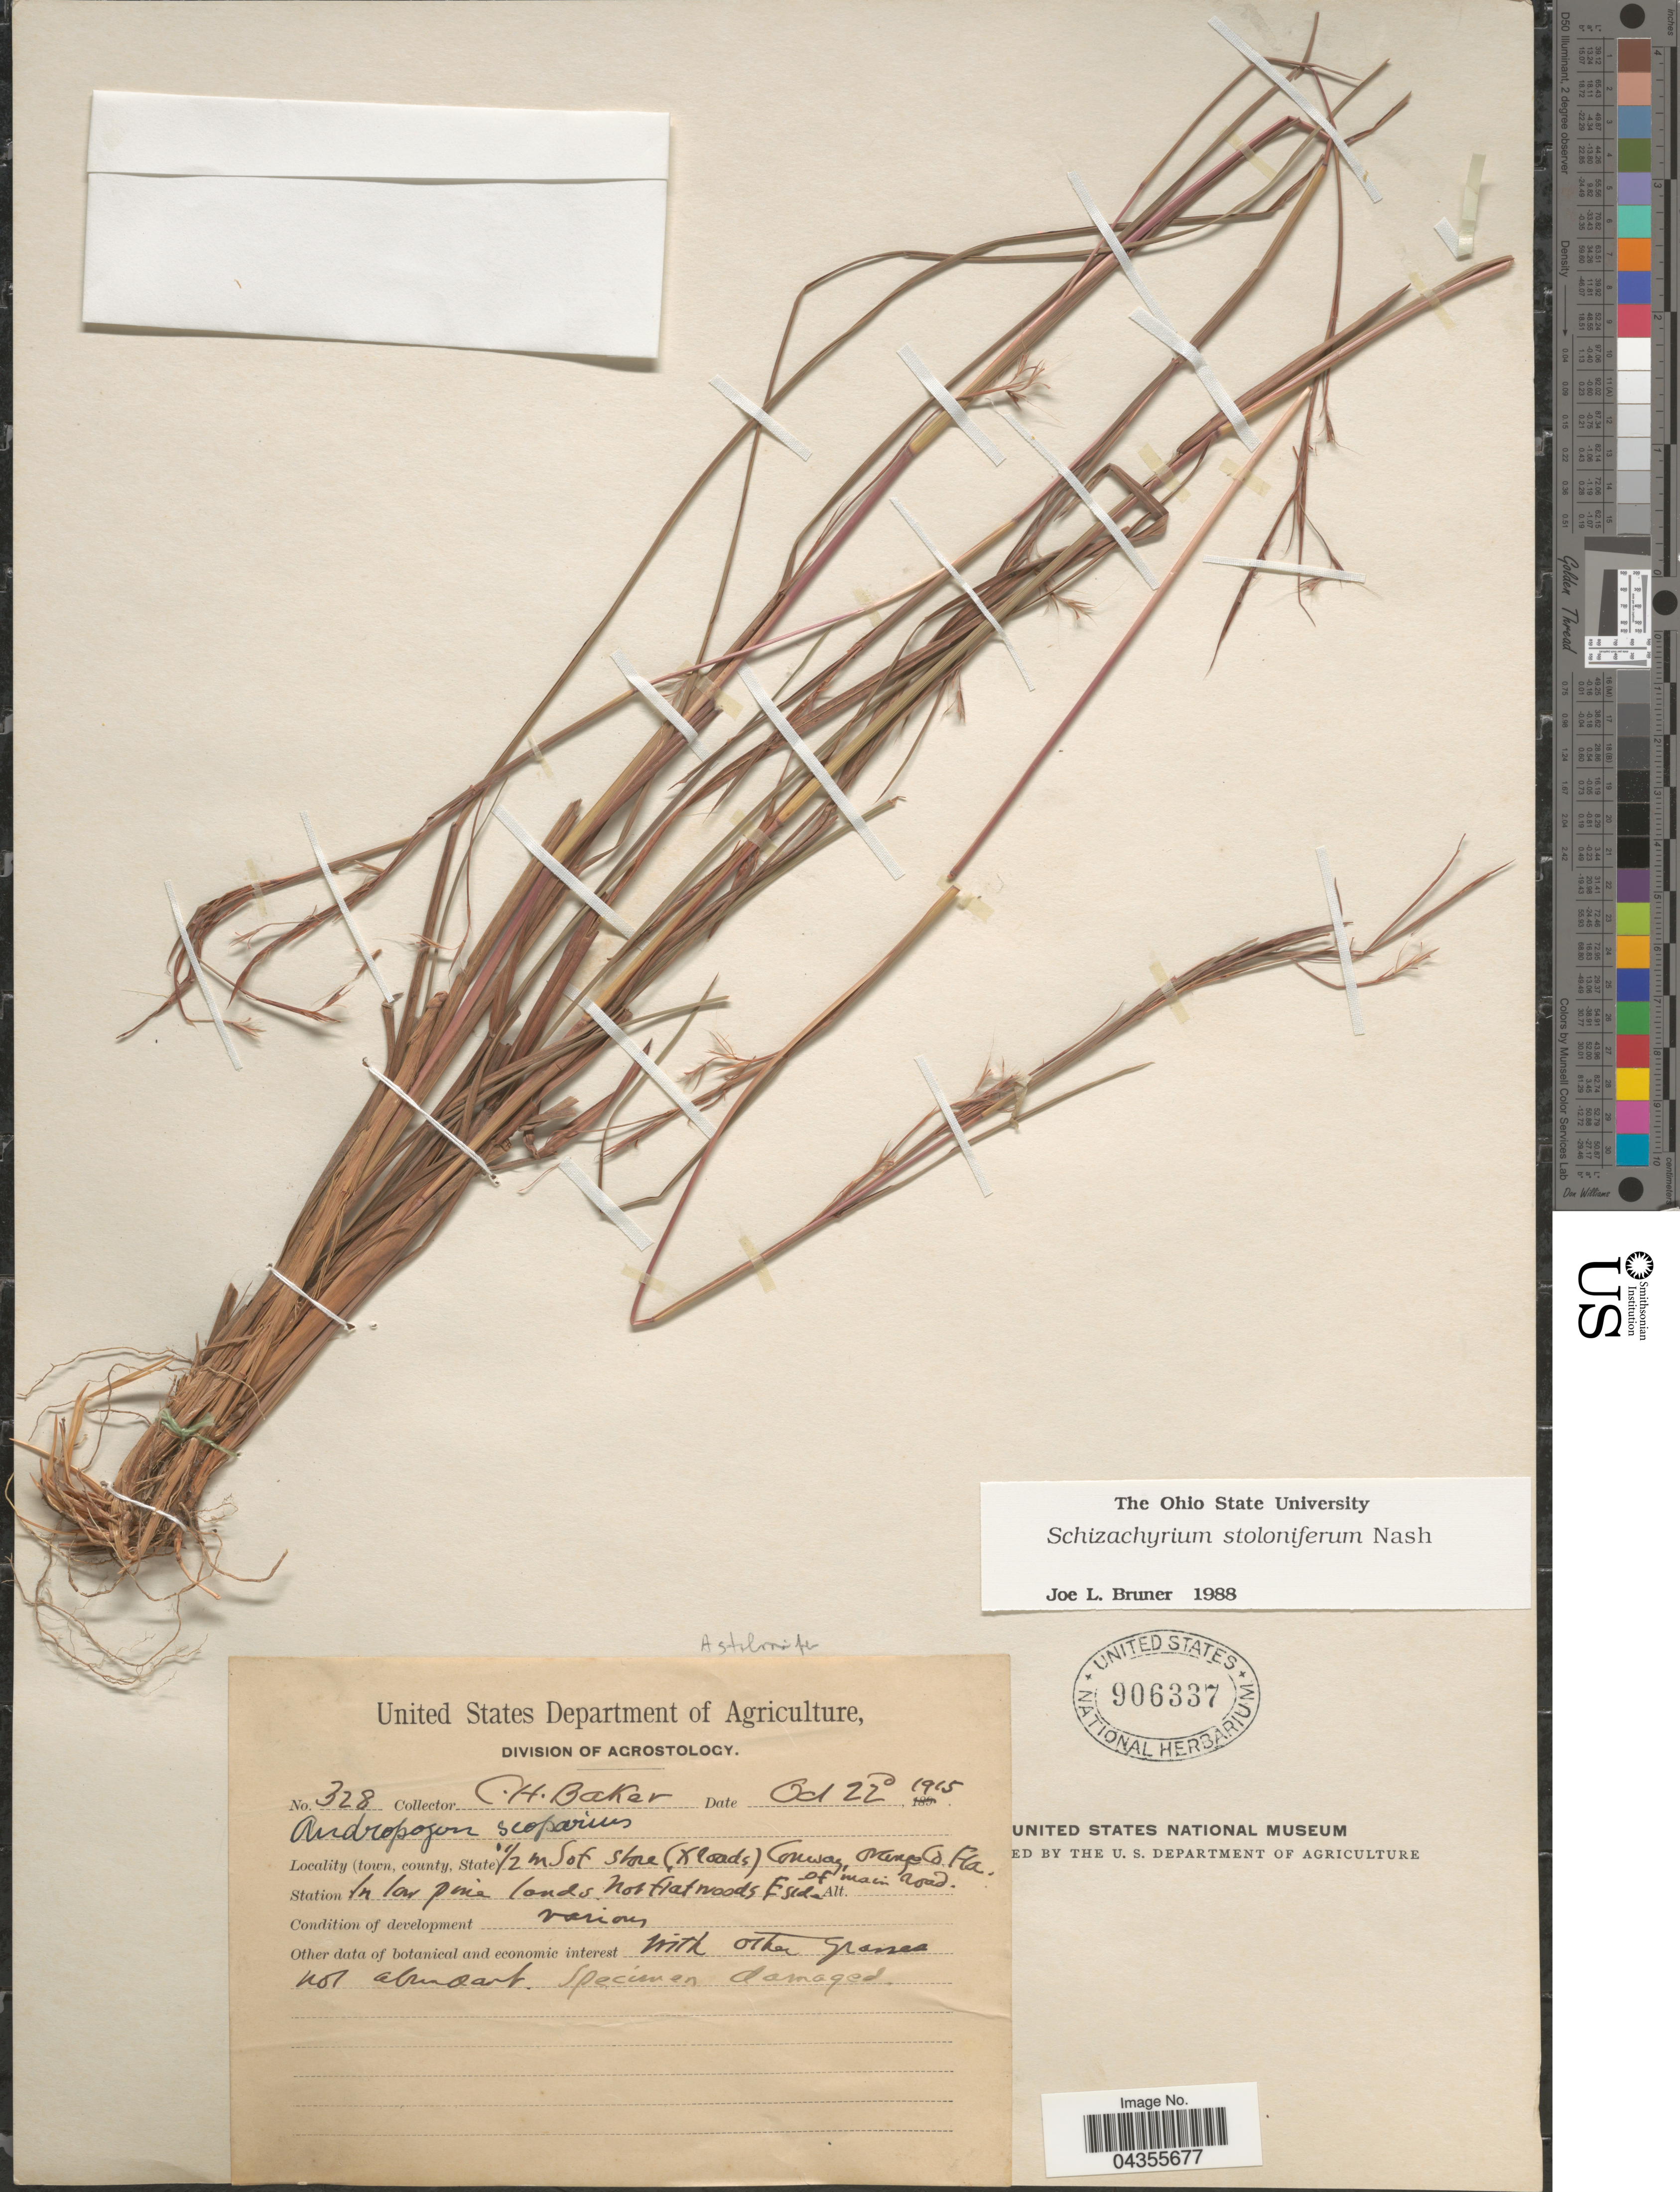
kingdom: Plantae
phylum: Tracheophyta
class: Liliopsida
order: Poales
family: Poaceae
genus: Schizachyrium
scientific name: Schizachyrium scoparium var. stoloniferum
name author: (Nash) Wipff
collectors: C. H. Baker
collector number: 328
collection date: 1915-10-22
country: United States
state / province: Florida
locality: ½ m S of shore (Xroads) Conway, Orange Co.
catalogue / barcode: US 906337